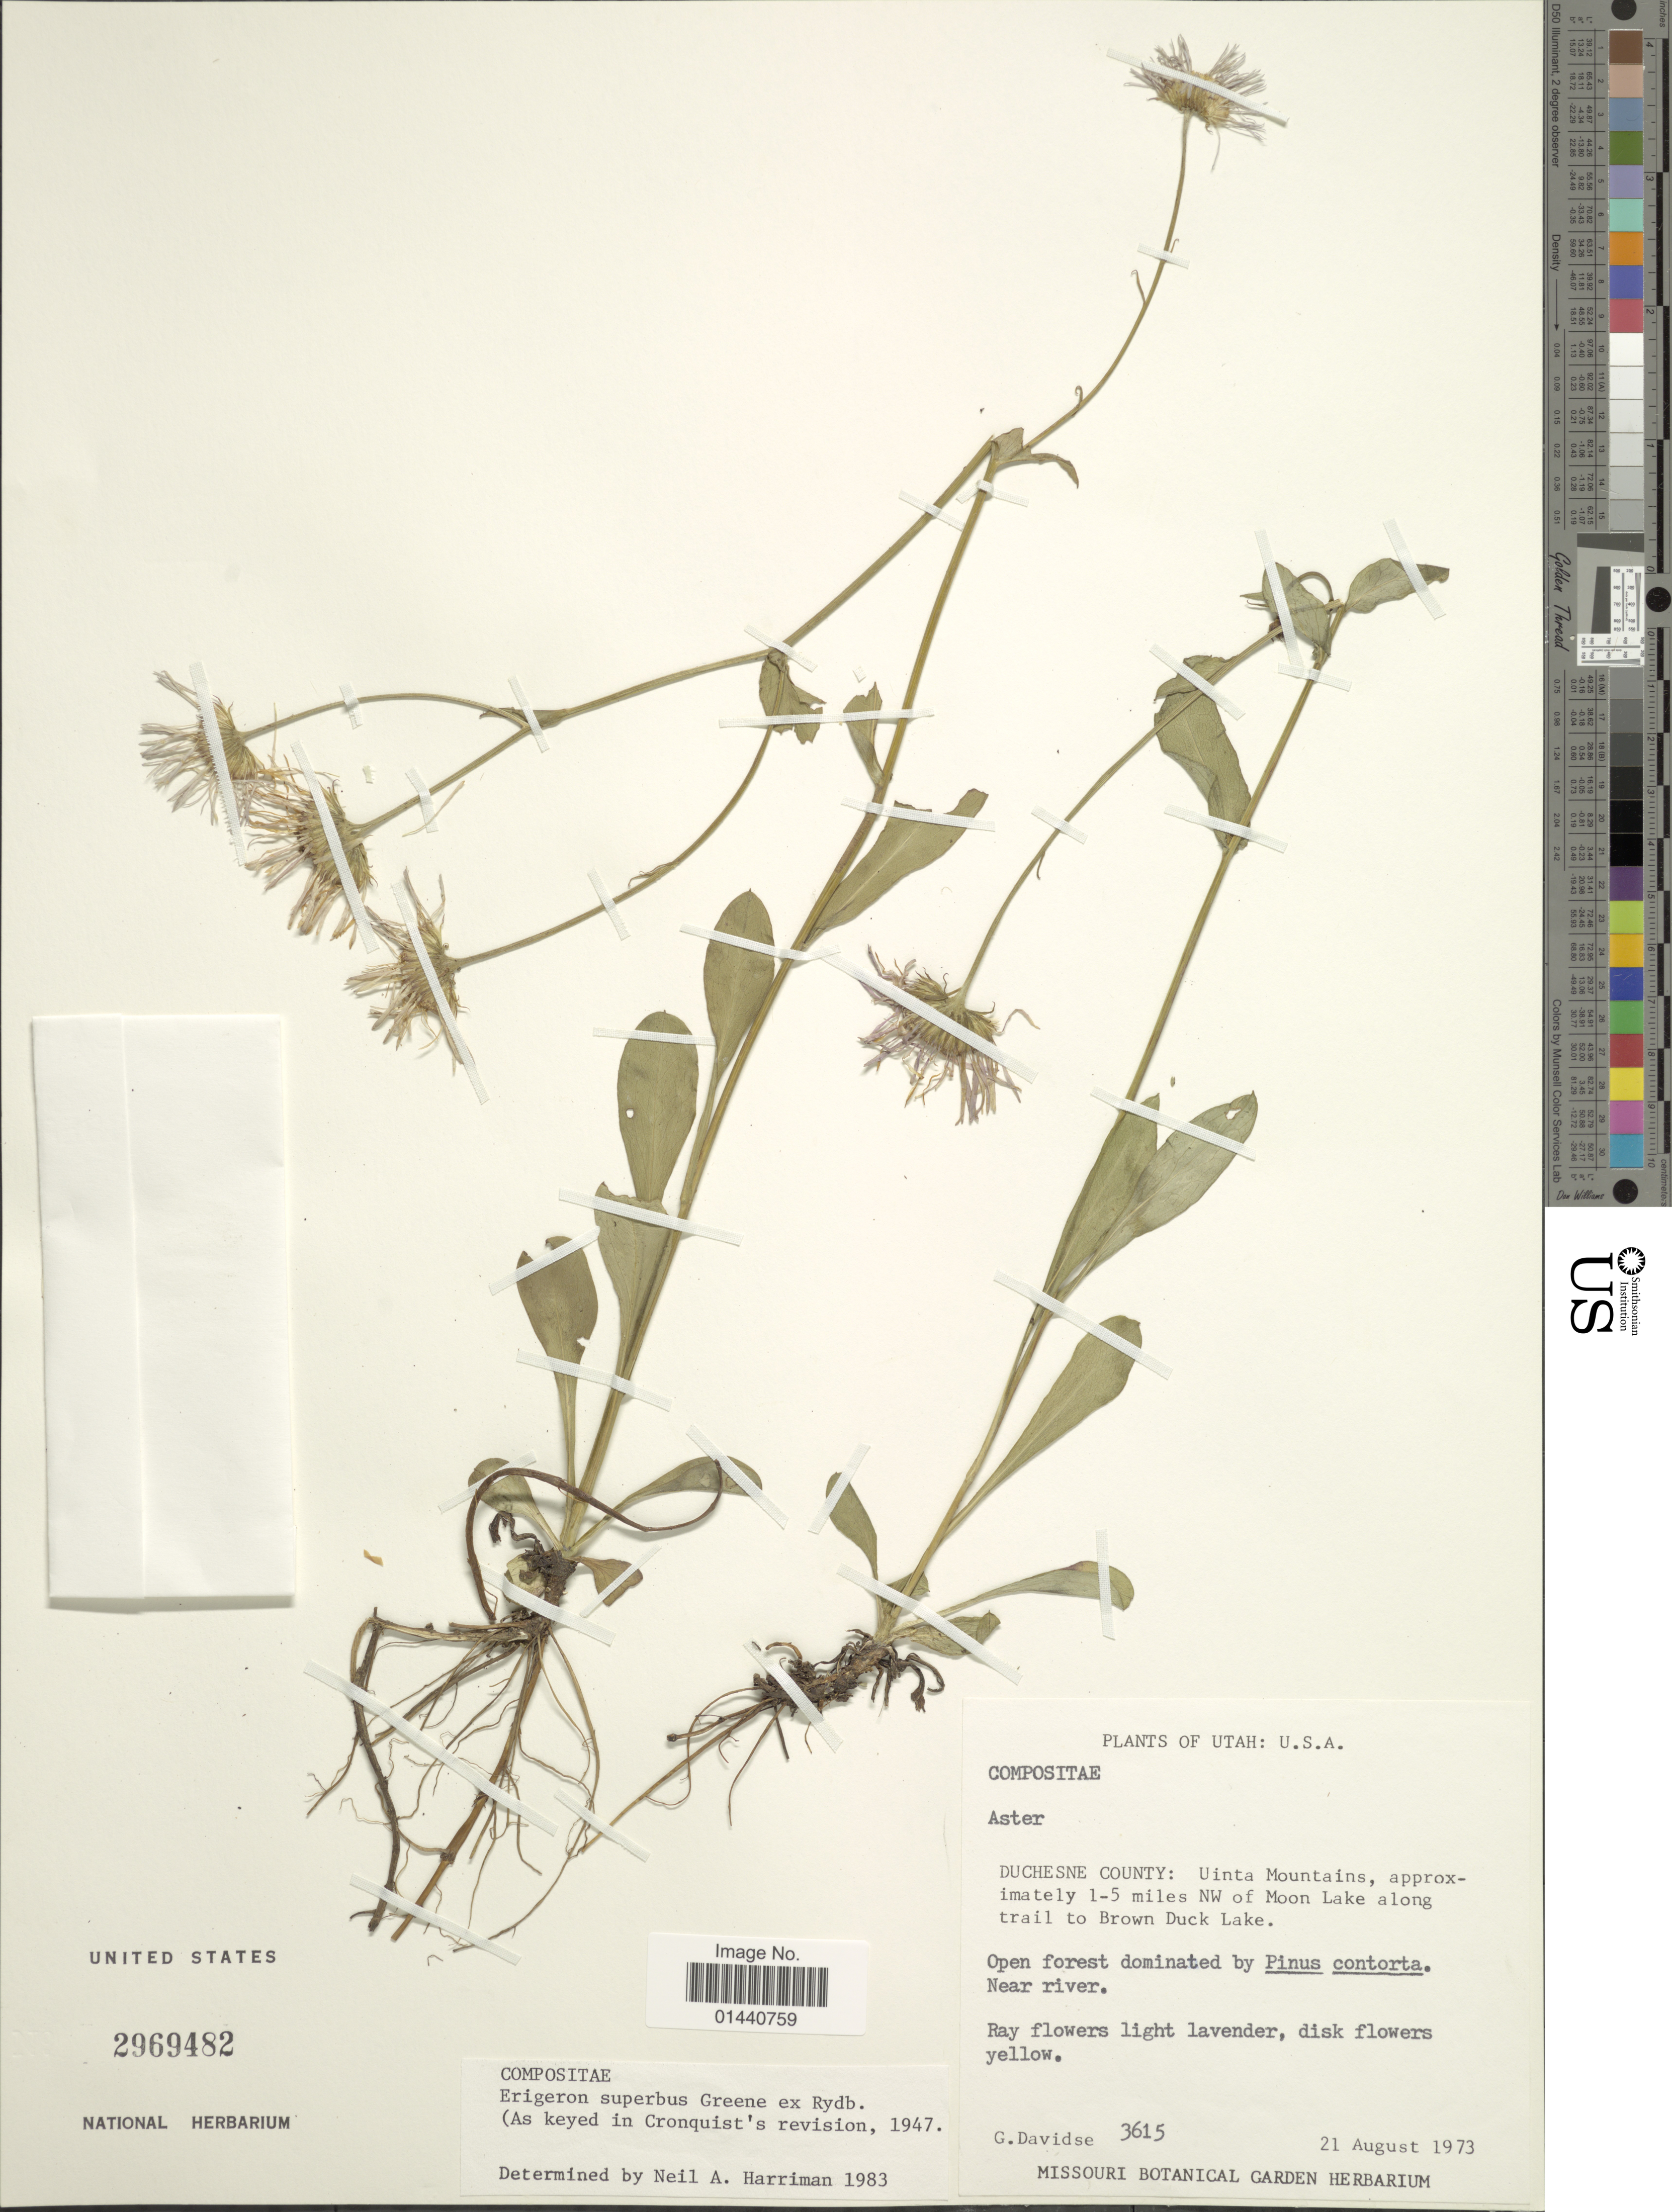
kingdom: Plantae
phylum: Tracheophyta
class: Magnoliopsida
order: Asterales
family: Asteraceae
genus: Erigeron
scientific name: Erigeron superbus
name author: Greene ex Rydb.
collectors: G. Davidse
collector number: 3615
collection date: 1973-08-21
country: United States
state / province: Utah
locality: U.S.A. Duchesne County: Uinta Mountains, approximately 1-5 miles NW of Moon Lake along trail to Brown Duck Lake.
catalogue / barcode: US 2969482